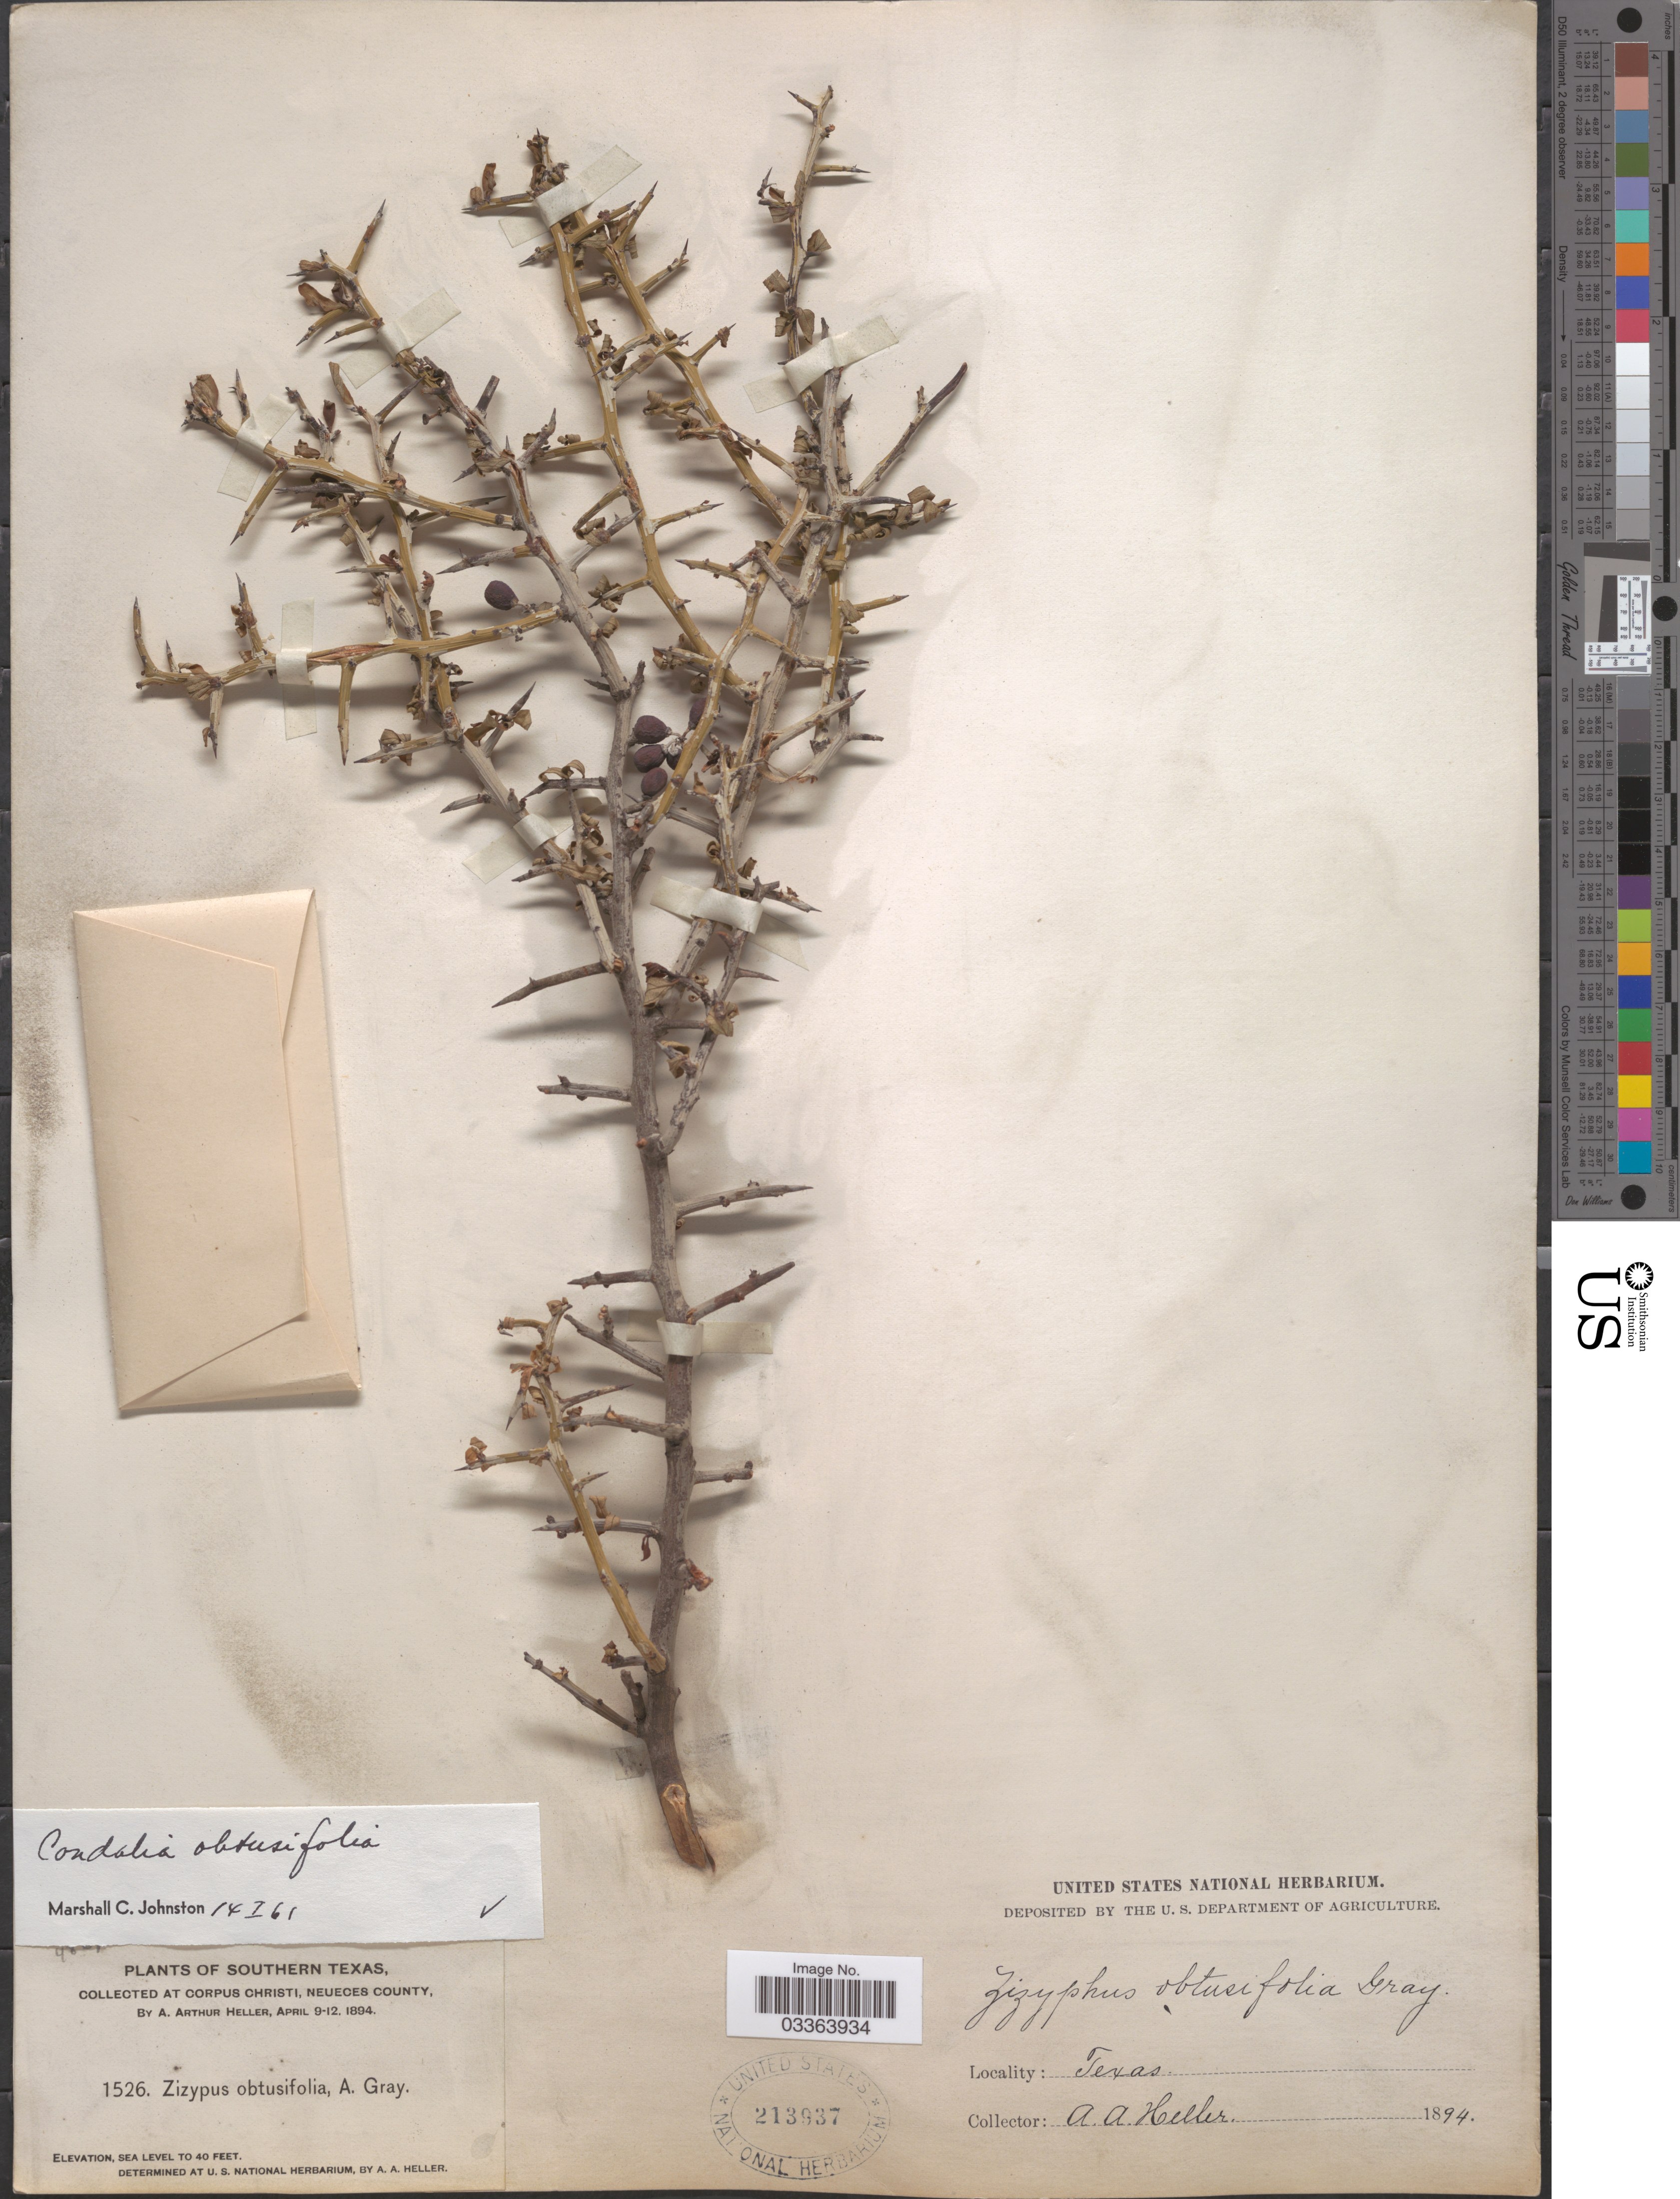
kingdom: Plantae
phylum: Tracheophyta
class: Magnoliopsida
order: Rosales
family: Rhamnaceae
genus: Sarcomphalus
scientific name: Sarcomphalus obtusifolius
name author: (Hook. ex Torr. & A. Gray) Hauenschild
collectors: A. A. Heller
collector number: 1526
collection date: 1894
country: United States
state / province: Texas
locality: Southern Texas. At Corpus Christi, Neuces County.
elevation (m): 0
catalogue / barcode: US 213937